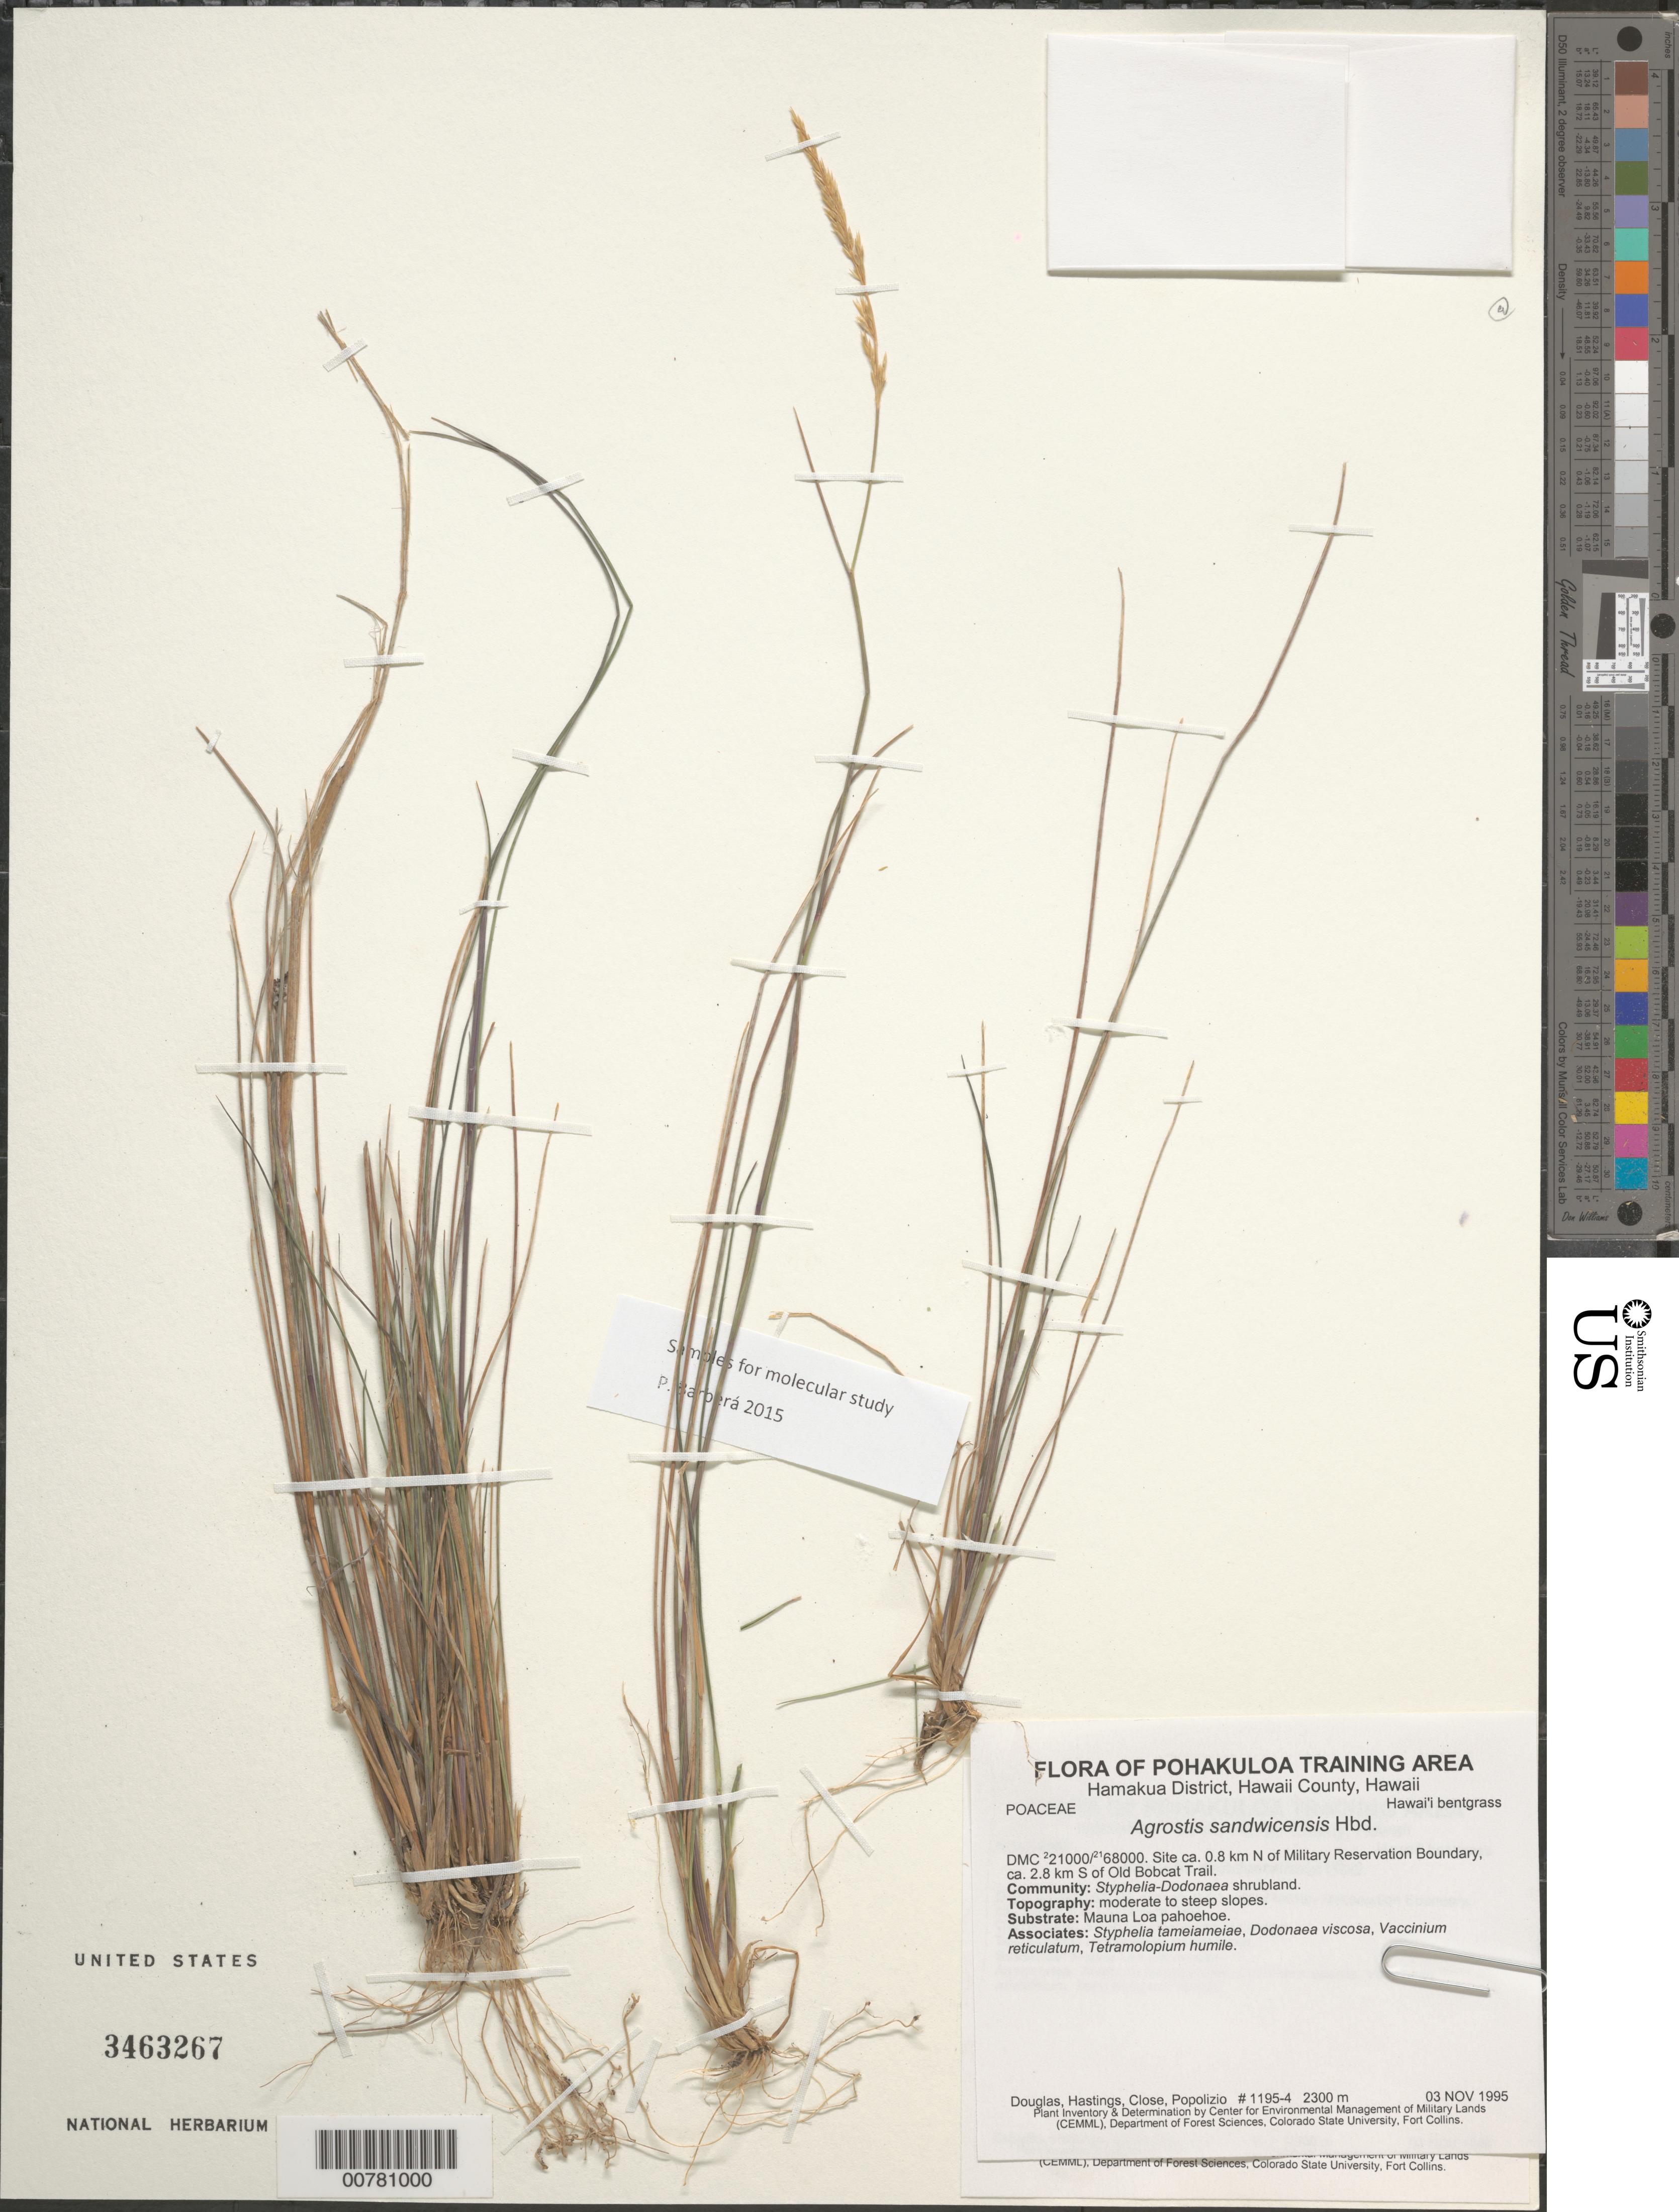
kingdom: Plantae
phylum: Tracheophyta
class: Liliopsida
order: Poales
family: Poaceae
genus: Agrostis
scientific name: Agrostis sandwicensis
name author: Hillebr.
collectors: P. Douglas, Hastings, Close & Popolizio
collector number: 1195-4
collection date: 1995-11-03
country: United States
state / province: Hawaii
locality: Pohakuloa Training Area. Hamakua District, Hawaii County. DMC ²21000/²¹68000. Site ca. 0.8 km N of Military Reservation Boundary, ca. 2.8 km S of Old Bobcat Trail.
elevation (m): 2300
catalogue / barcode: US 3463267